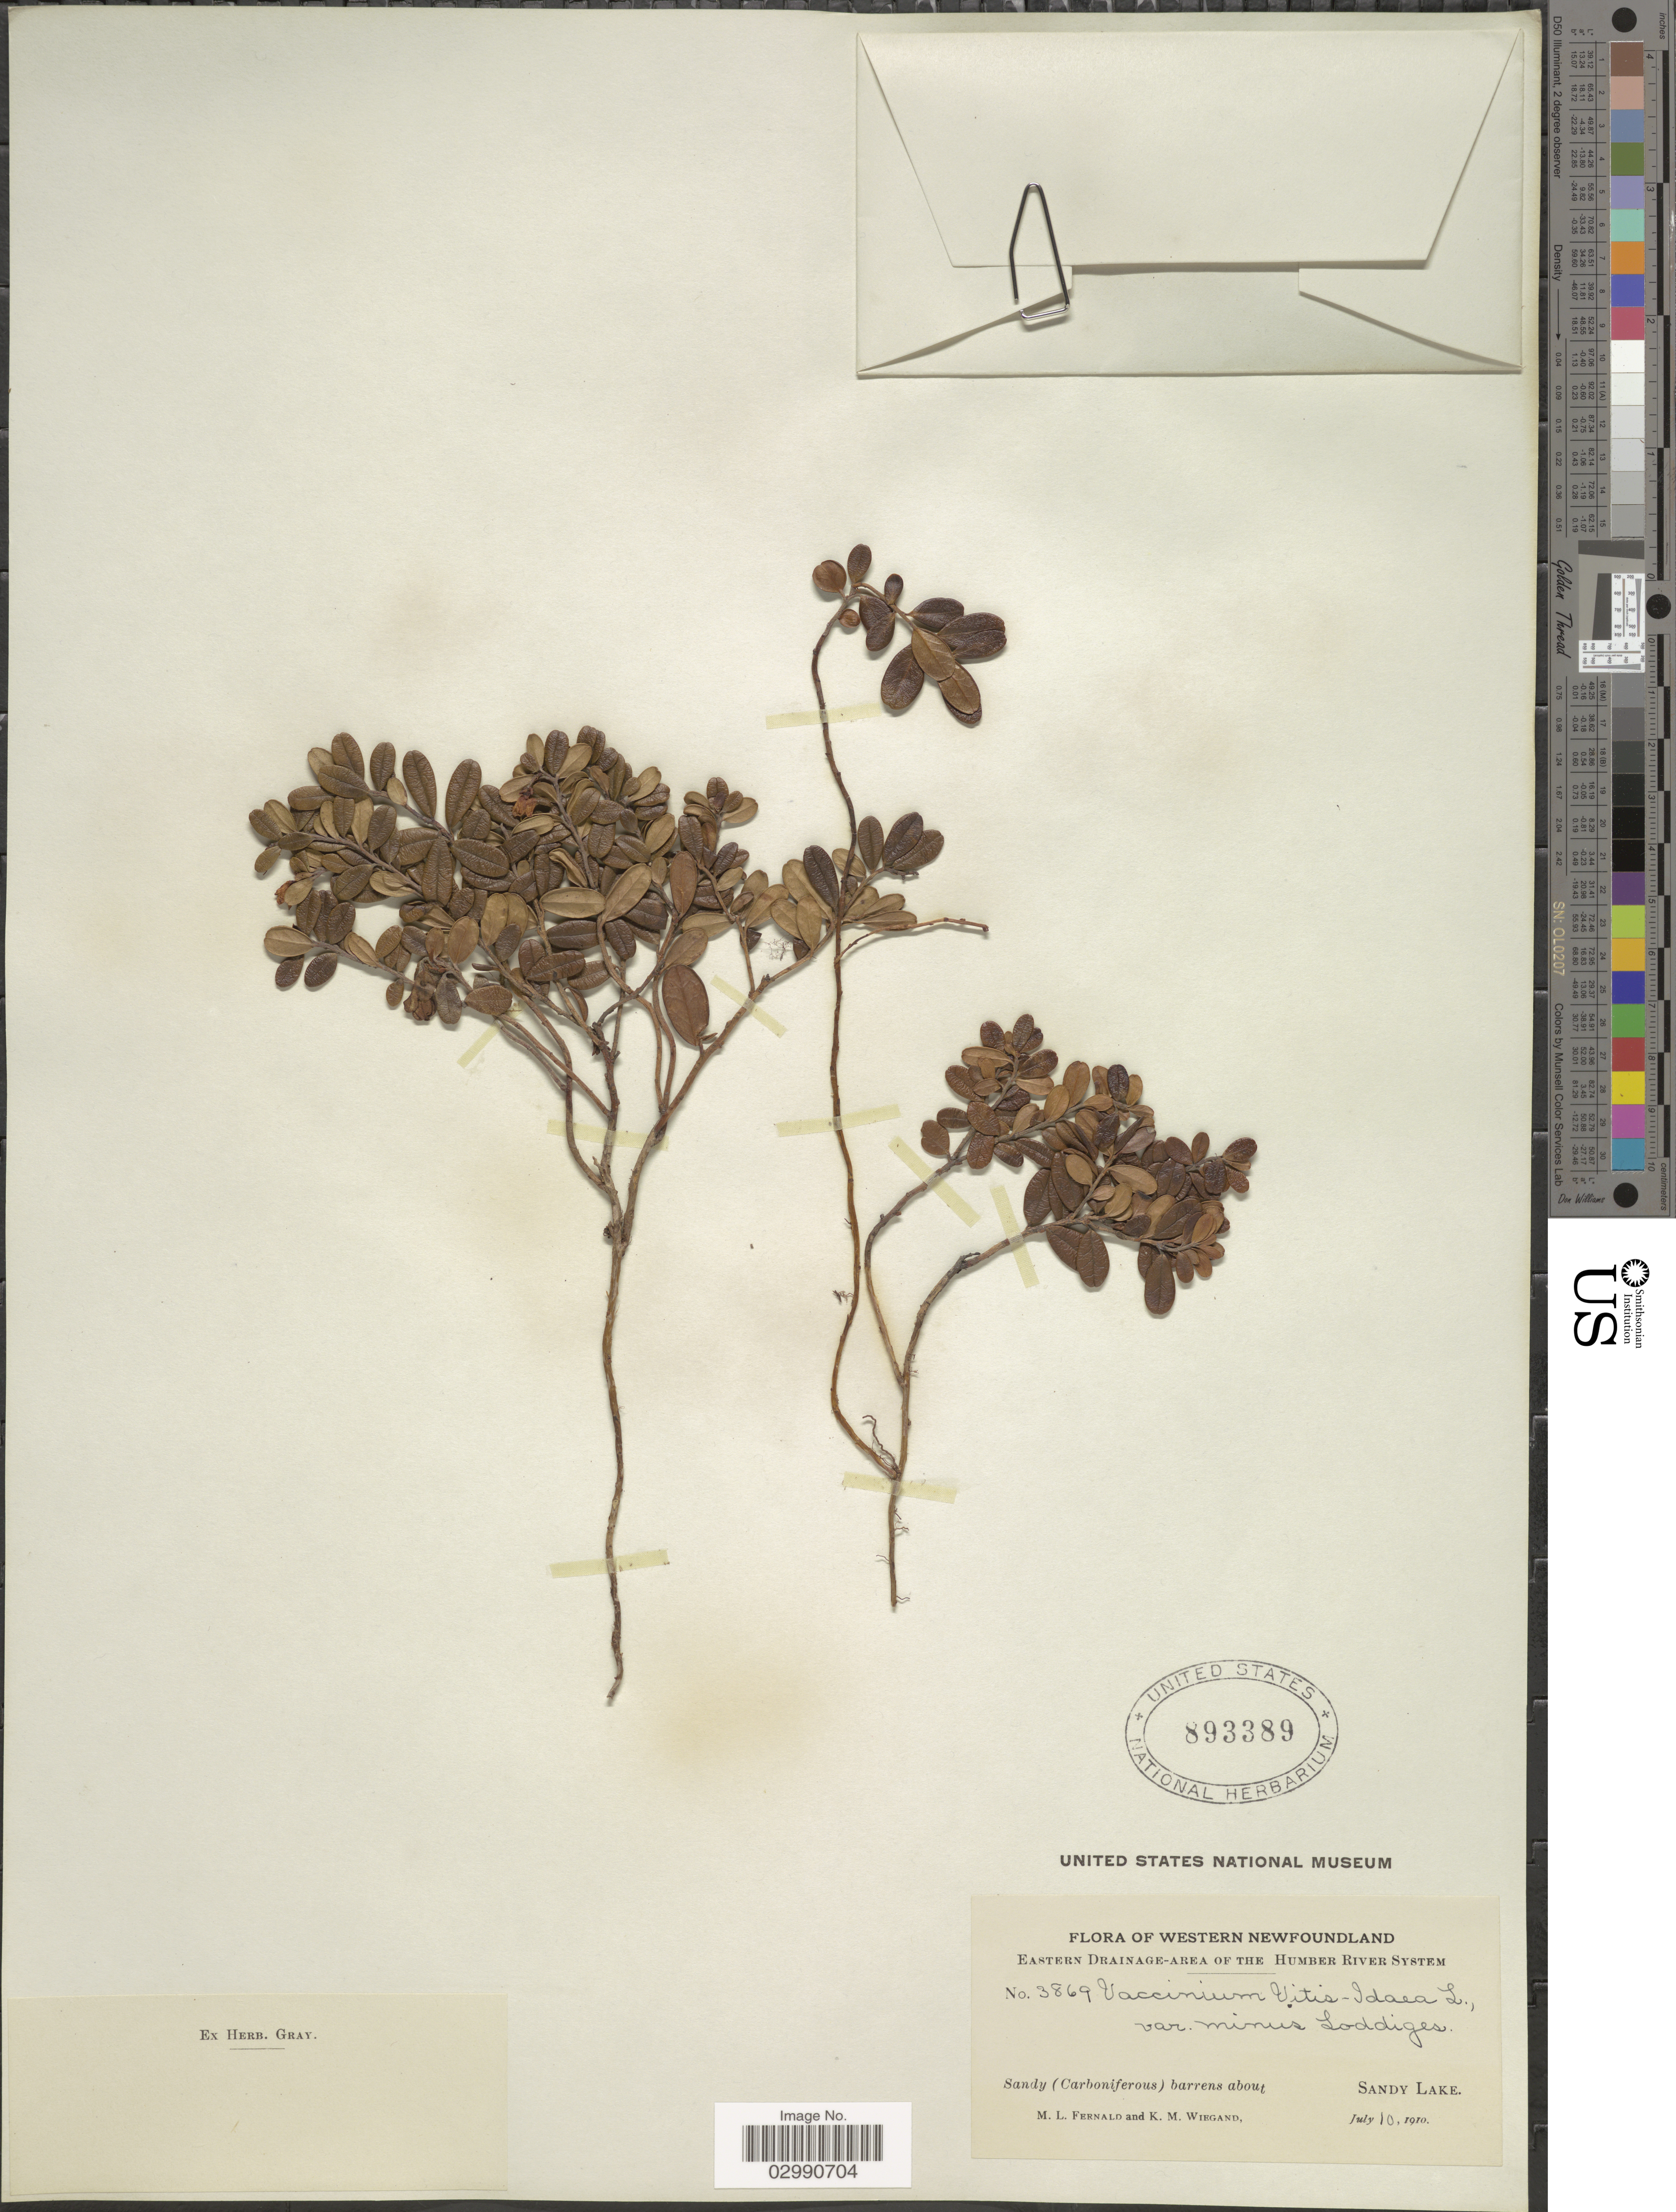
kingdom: Plantae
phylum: Tracheophyta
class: Magnoliopsida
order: Ericales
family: Ericaceae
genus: Vaccinium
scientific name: Vaccinium vitis-idaea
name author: L.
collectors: M. L. Fernald & K. M. Wiegand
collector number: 3869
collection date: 1910-07-10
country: Canada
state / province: Newfoundland and Labrador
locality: Western Newfoundland, Eastern Drainage-Area of The Humber River System, Sandy (Carboniferous) barrens about Sandy Lake.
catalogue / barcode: US 893389